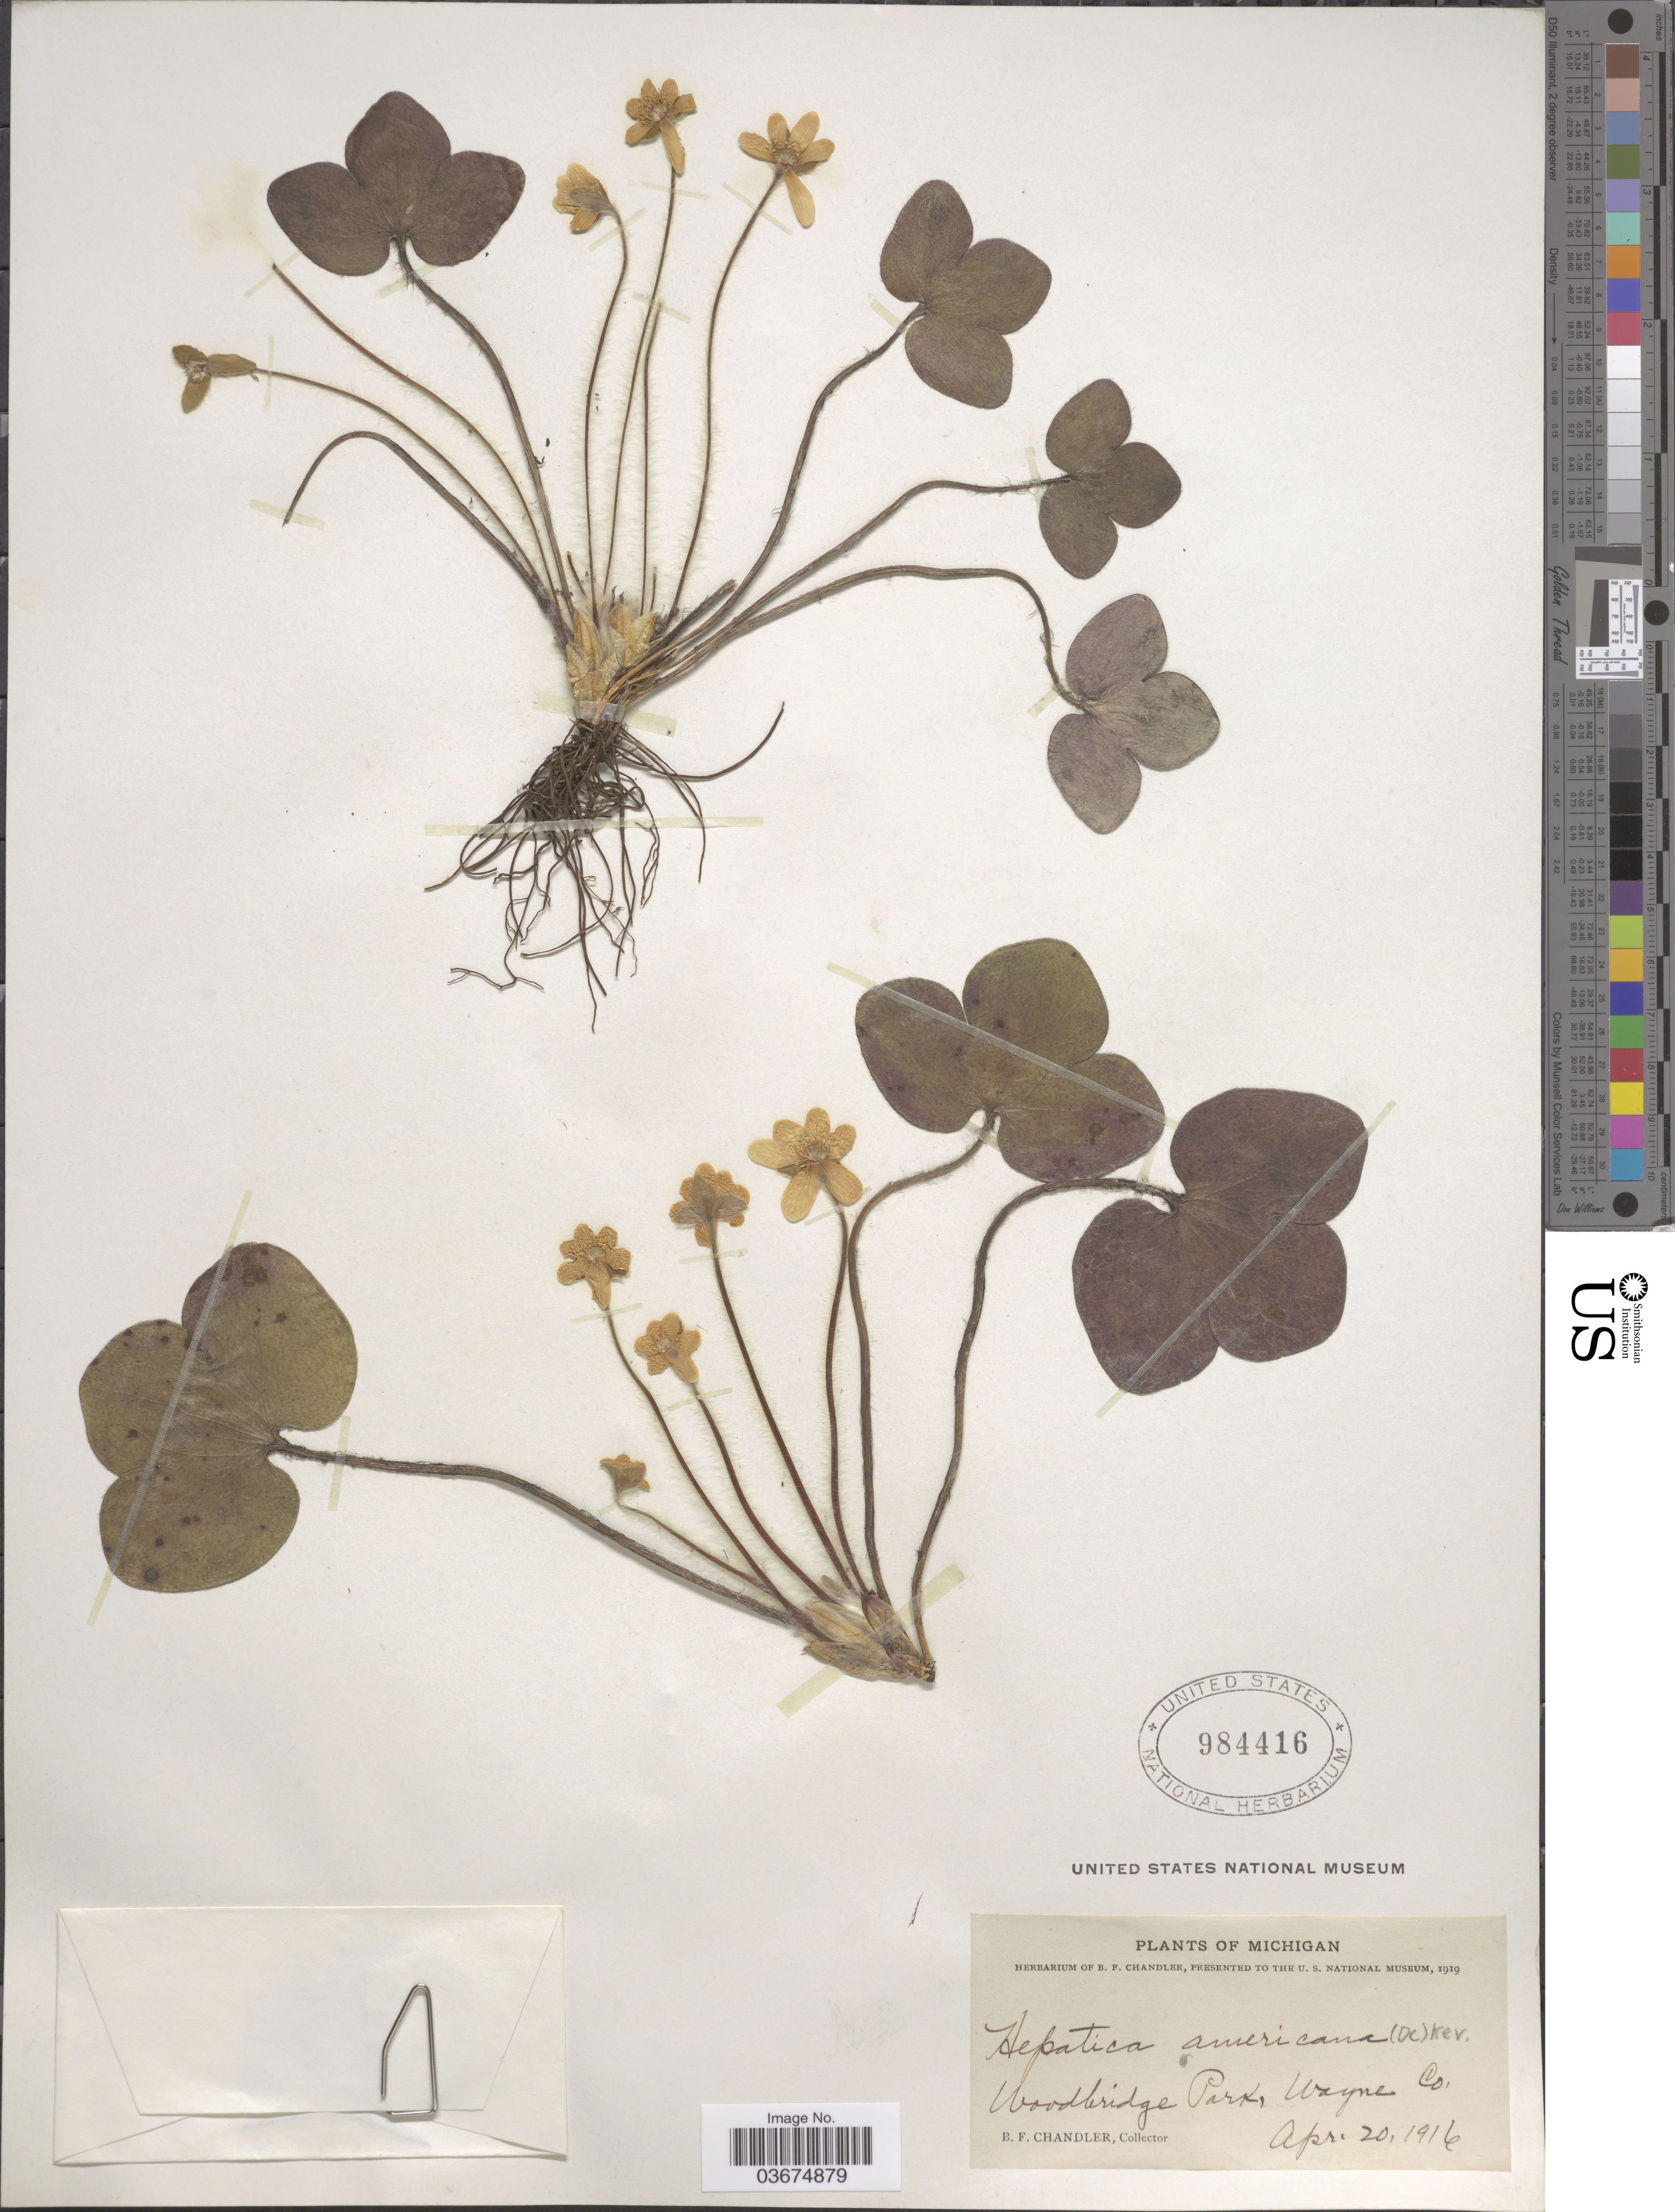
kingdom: Plantae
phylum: Tracheophyta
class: Magnoliopsida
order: Ranunculales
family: Ranunculaceae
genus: Hepatica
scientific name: Hepatica americana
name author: (DC.) Ker Gawl.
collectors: B. F. Chandler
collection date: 1916-04-20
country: United States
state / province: Michigan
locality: Woodbridge Park, Wayne Co.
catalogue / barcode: US 984416